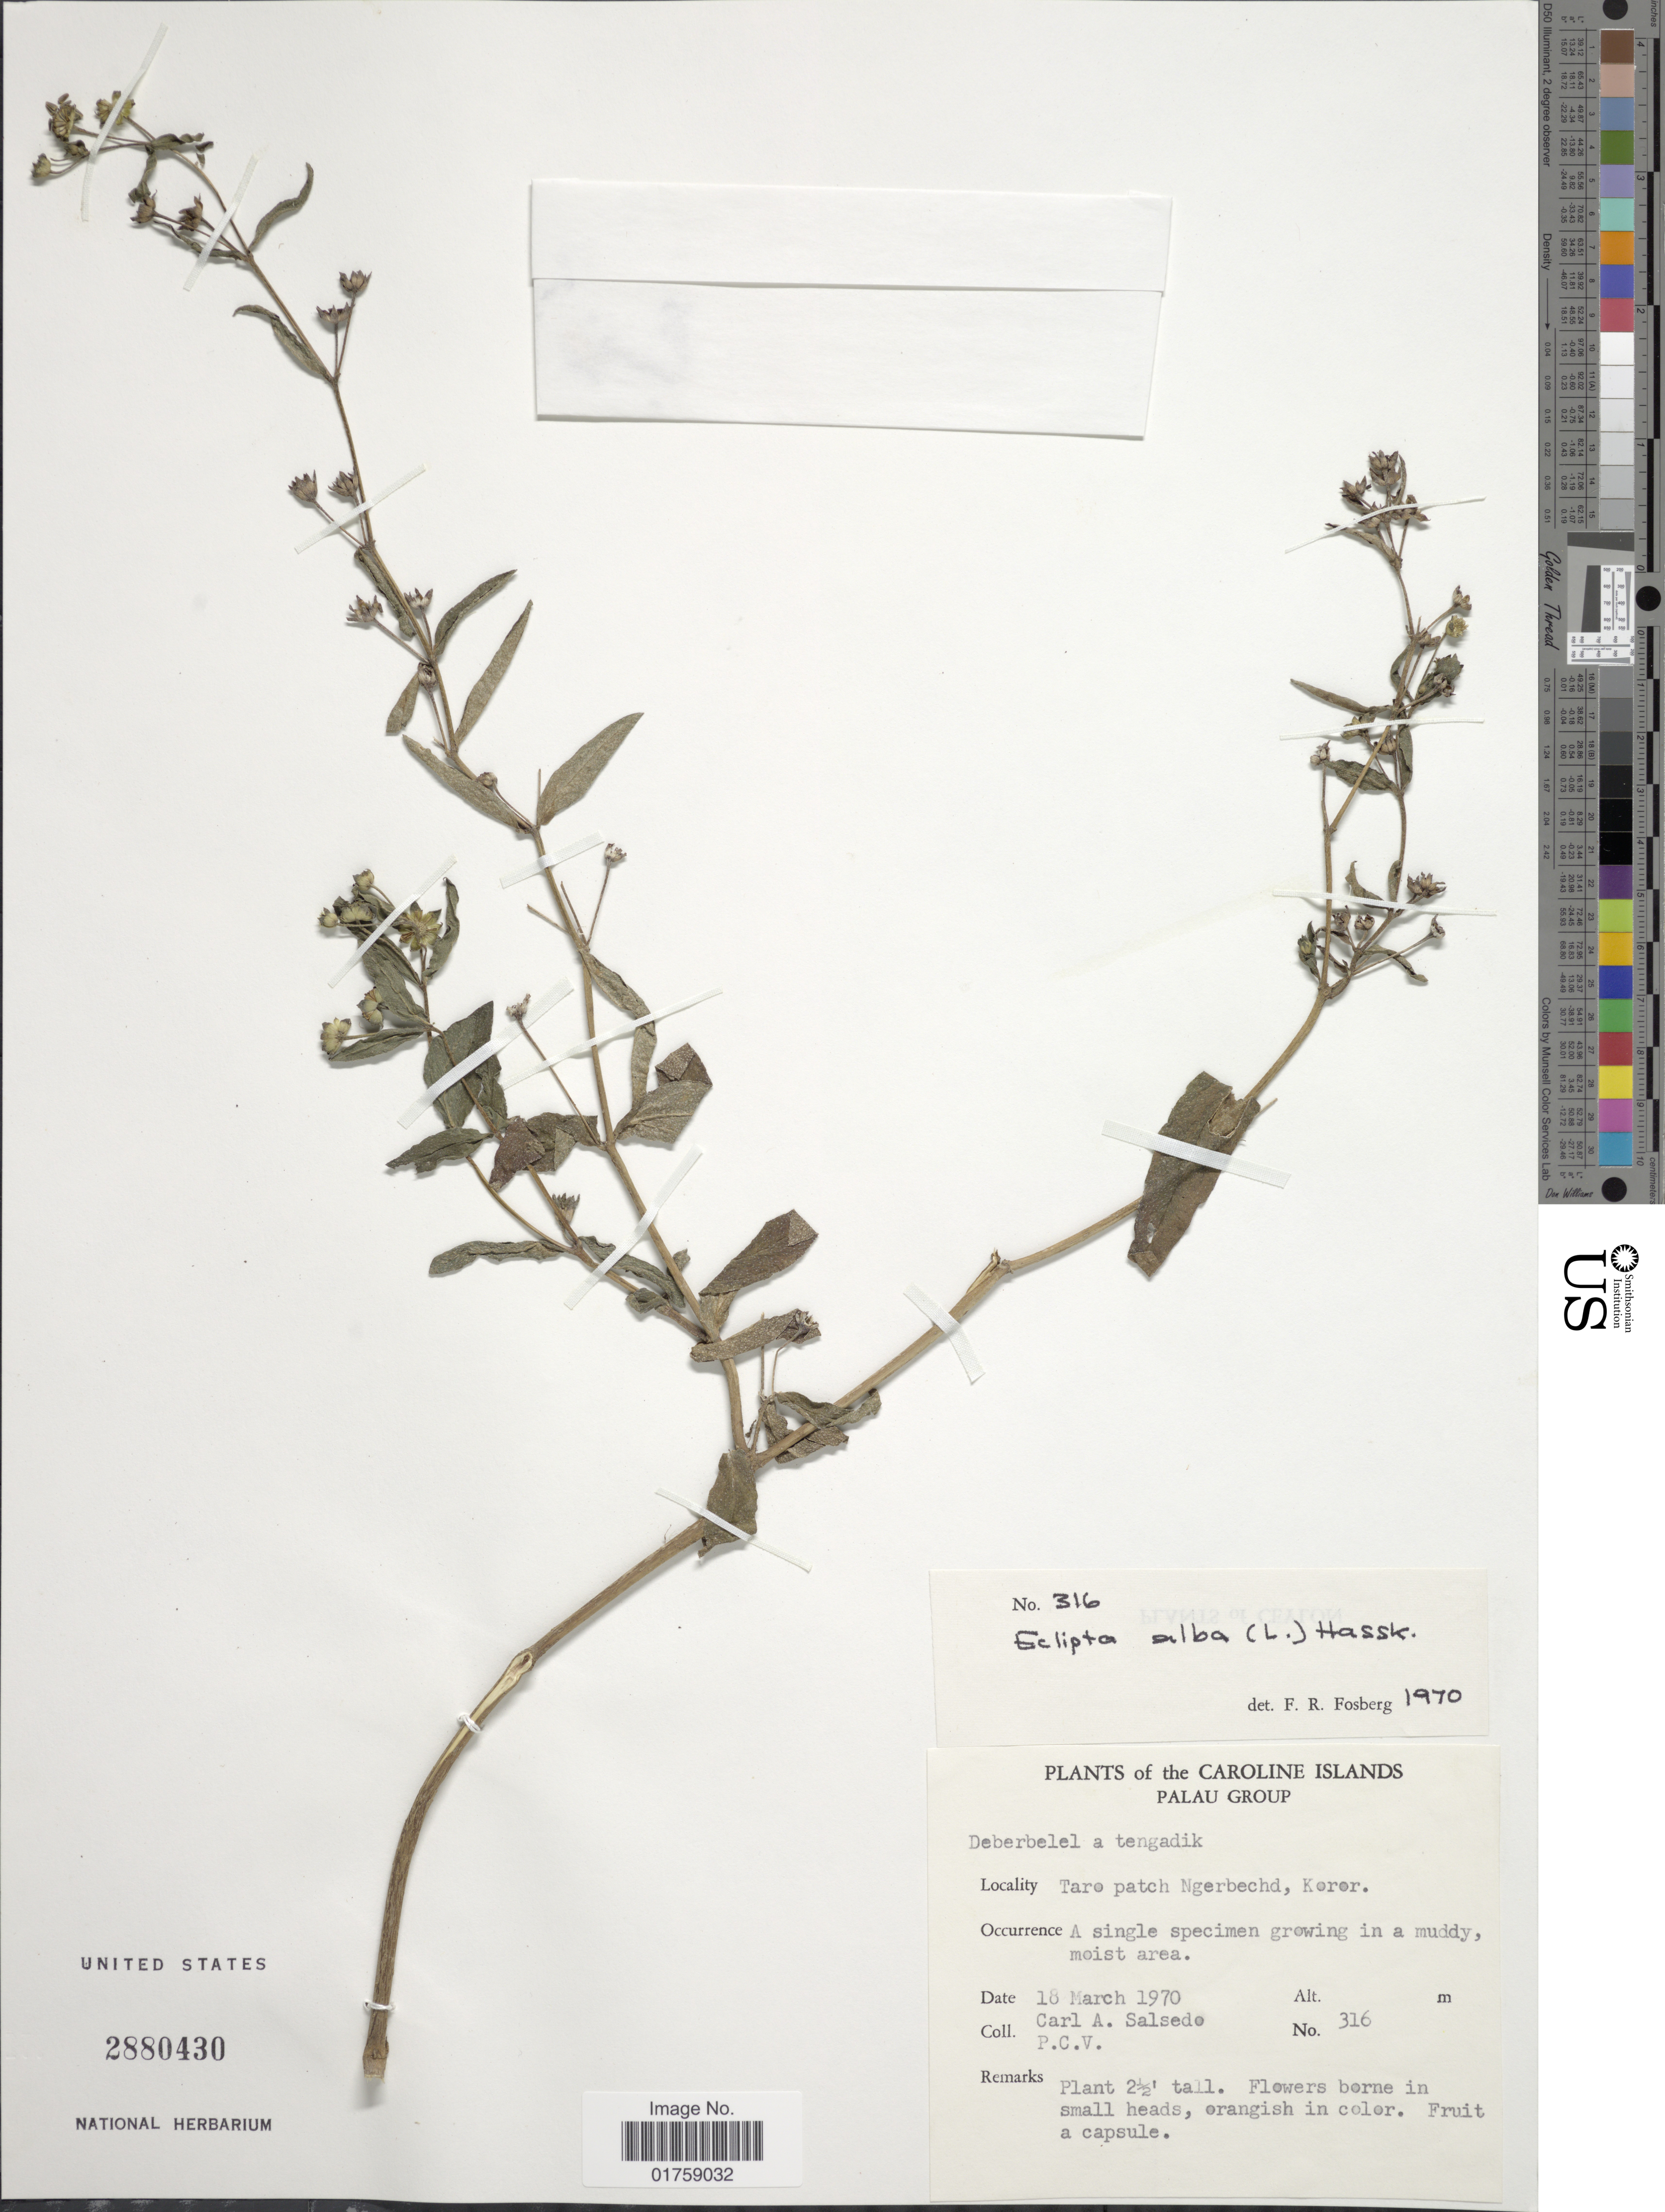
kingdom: Plantae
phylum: Tracheophyta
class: Magnoliopsida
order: Asterales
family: Asteraceae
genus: Eclipta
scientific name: Eclipta alba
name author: (L.) Hassk.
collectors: C.A. Salsedo & P.C.V.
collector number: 316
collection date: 1970-03-18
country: Palau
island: Oreor [Koror]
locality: Taro patch Ngerbechd, Koror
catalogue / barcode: US 2880430